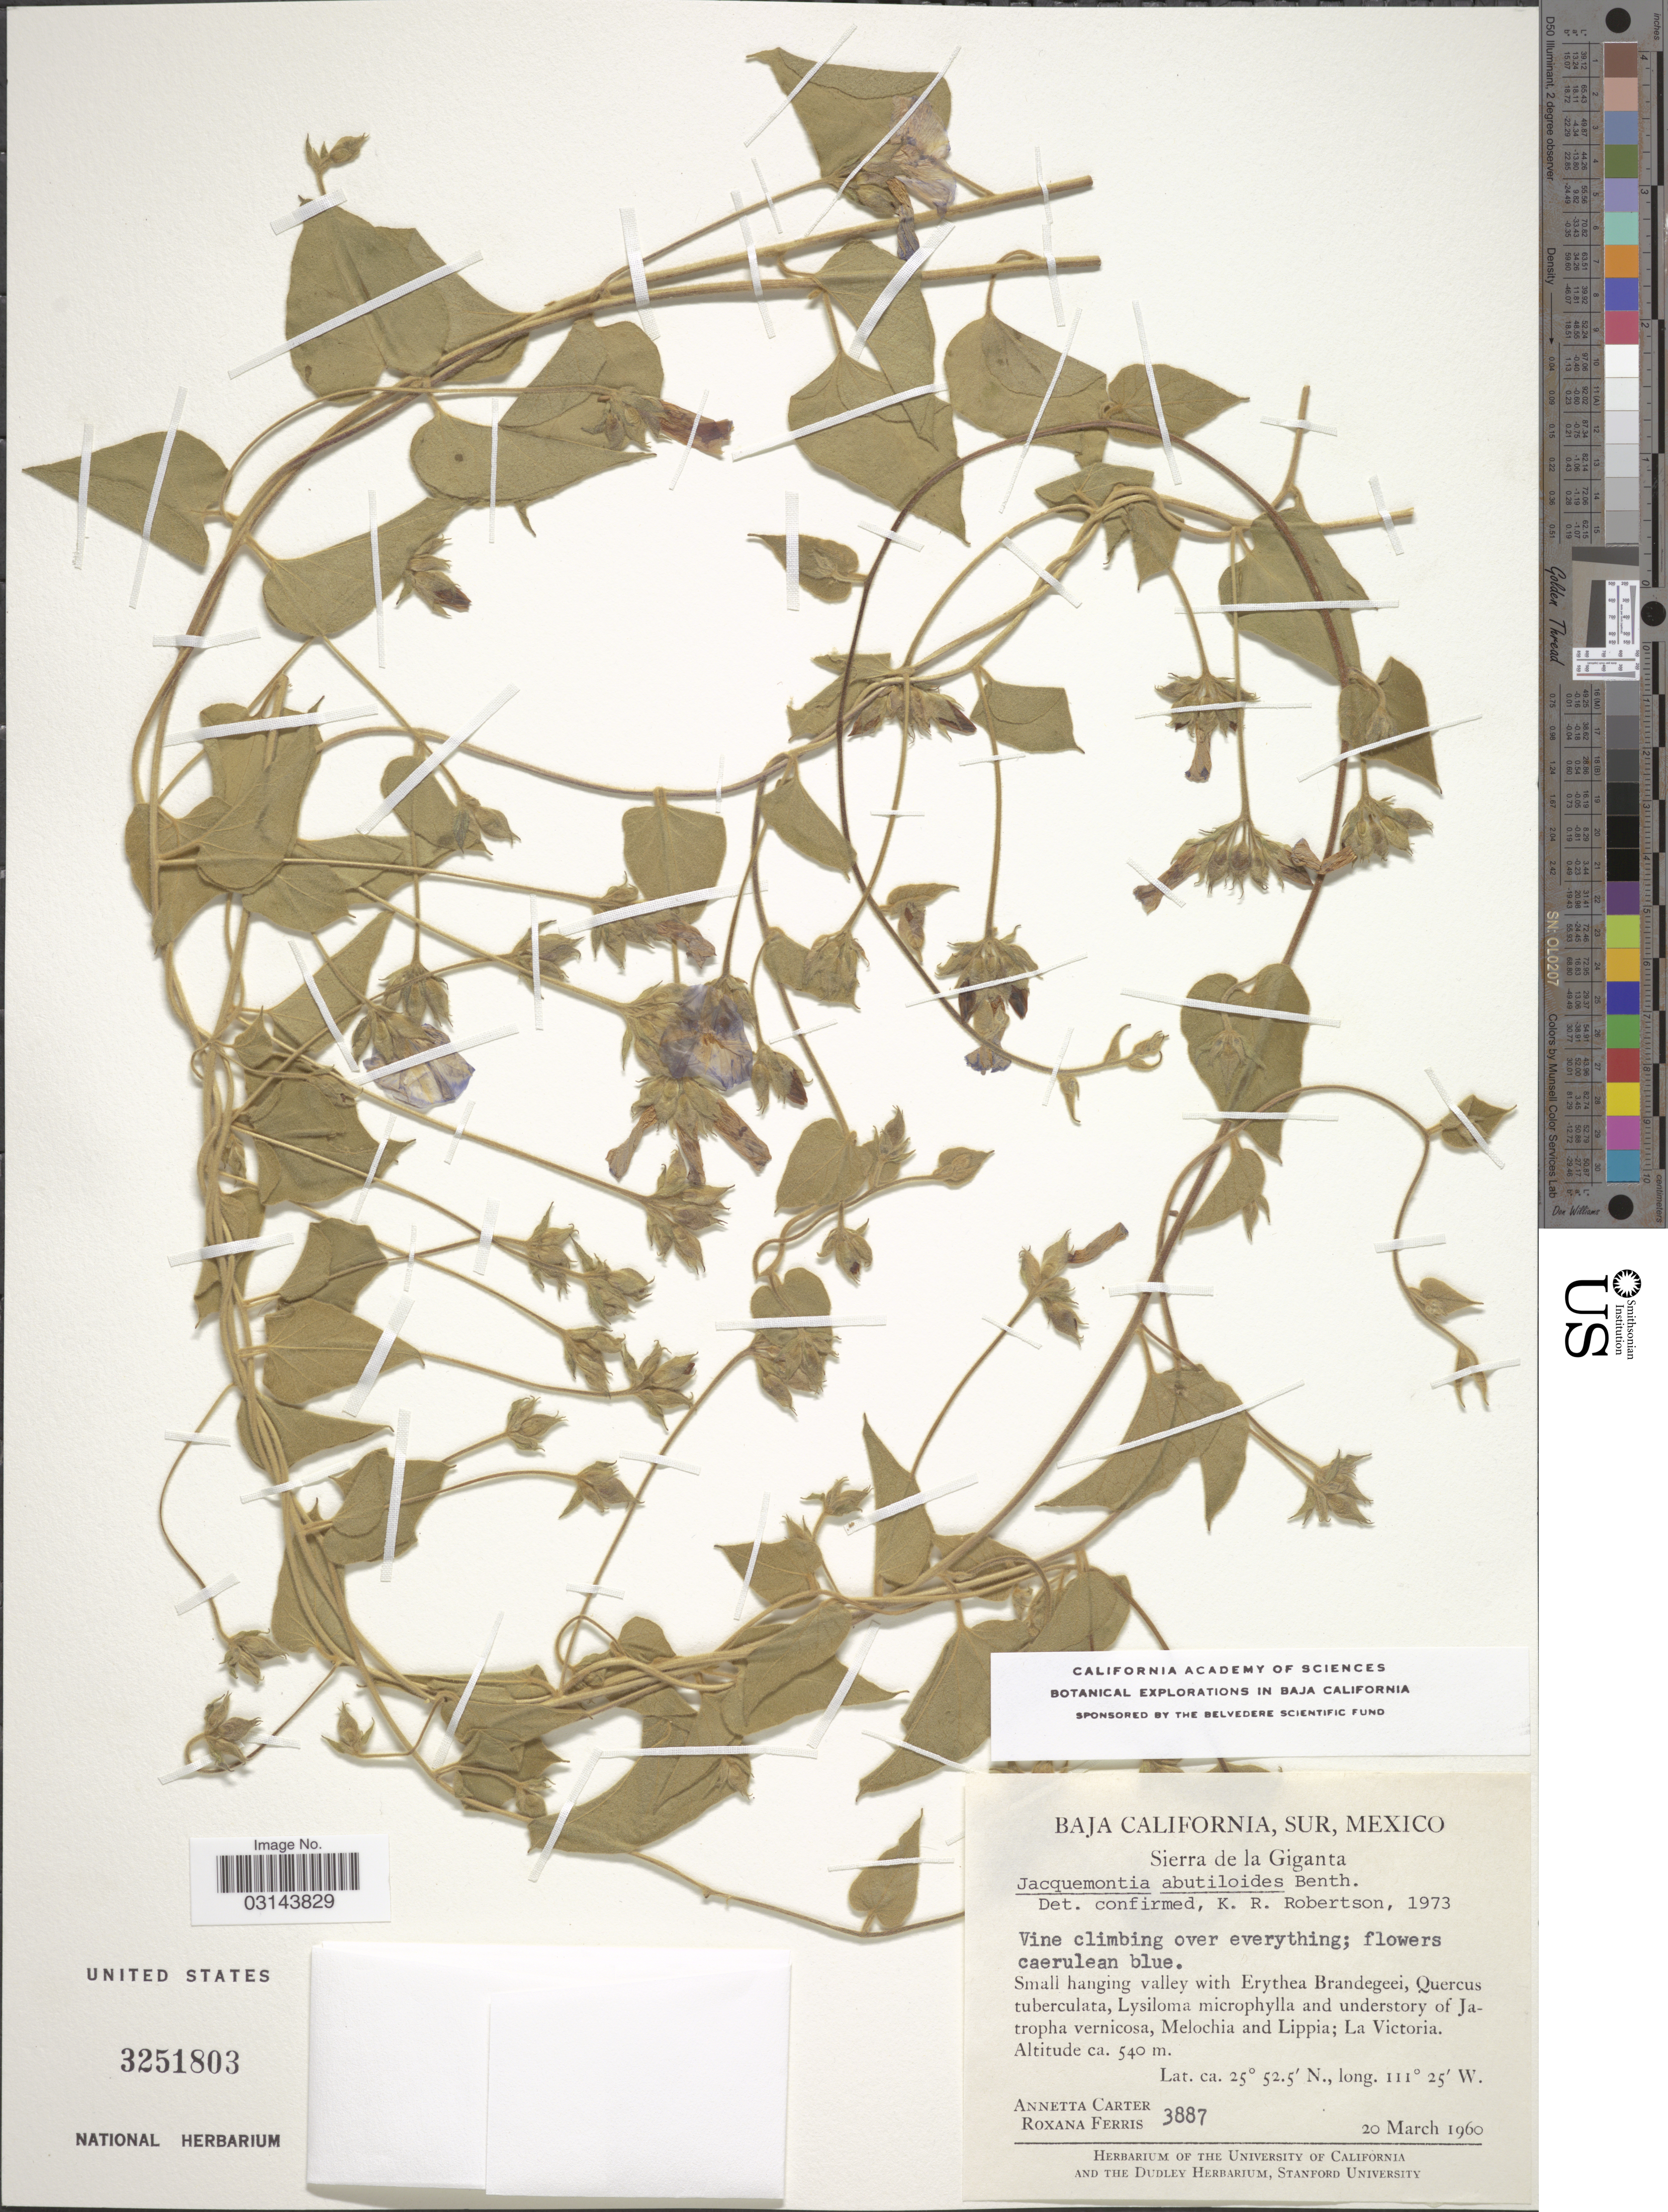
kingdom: Plantae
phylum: Tracheophyta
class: Magnoliopsida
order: Solanales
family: Convolvulaceae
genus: Jacquemontia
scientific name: Jacquemontia abutiloides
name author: Benth.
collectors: A. Carter & R. S. Ferris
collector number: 3887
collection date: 1960-03-20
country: Mexico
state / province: Baja California Sur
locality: Sierra de la Giganta. La Victoria.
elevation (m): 540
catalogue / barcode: US 3251803